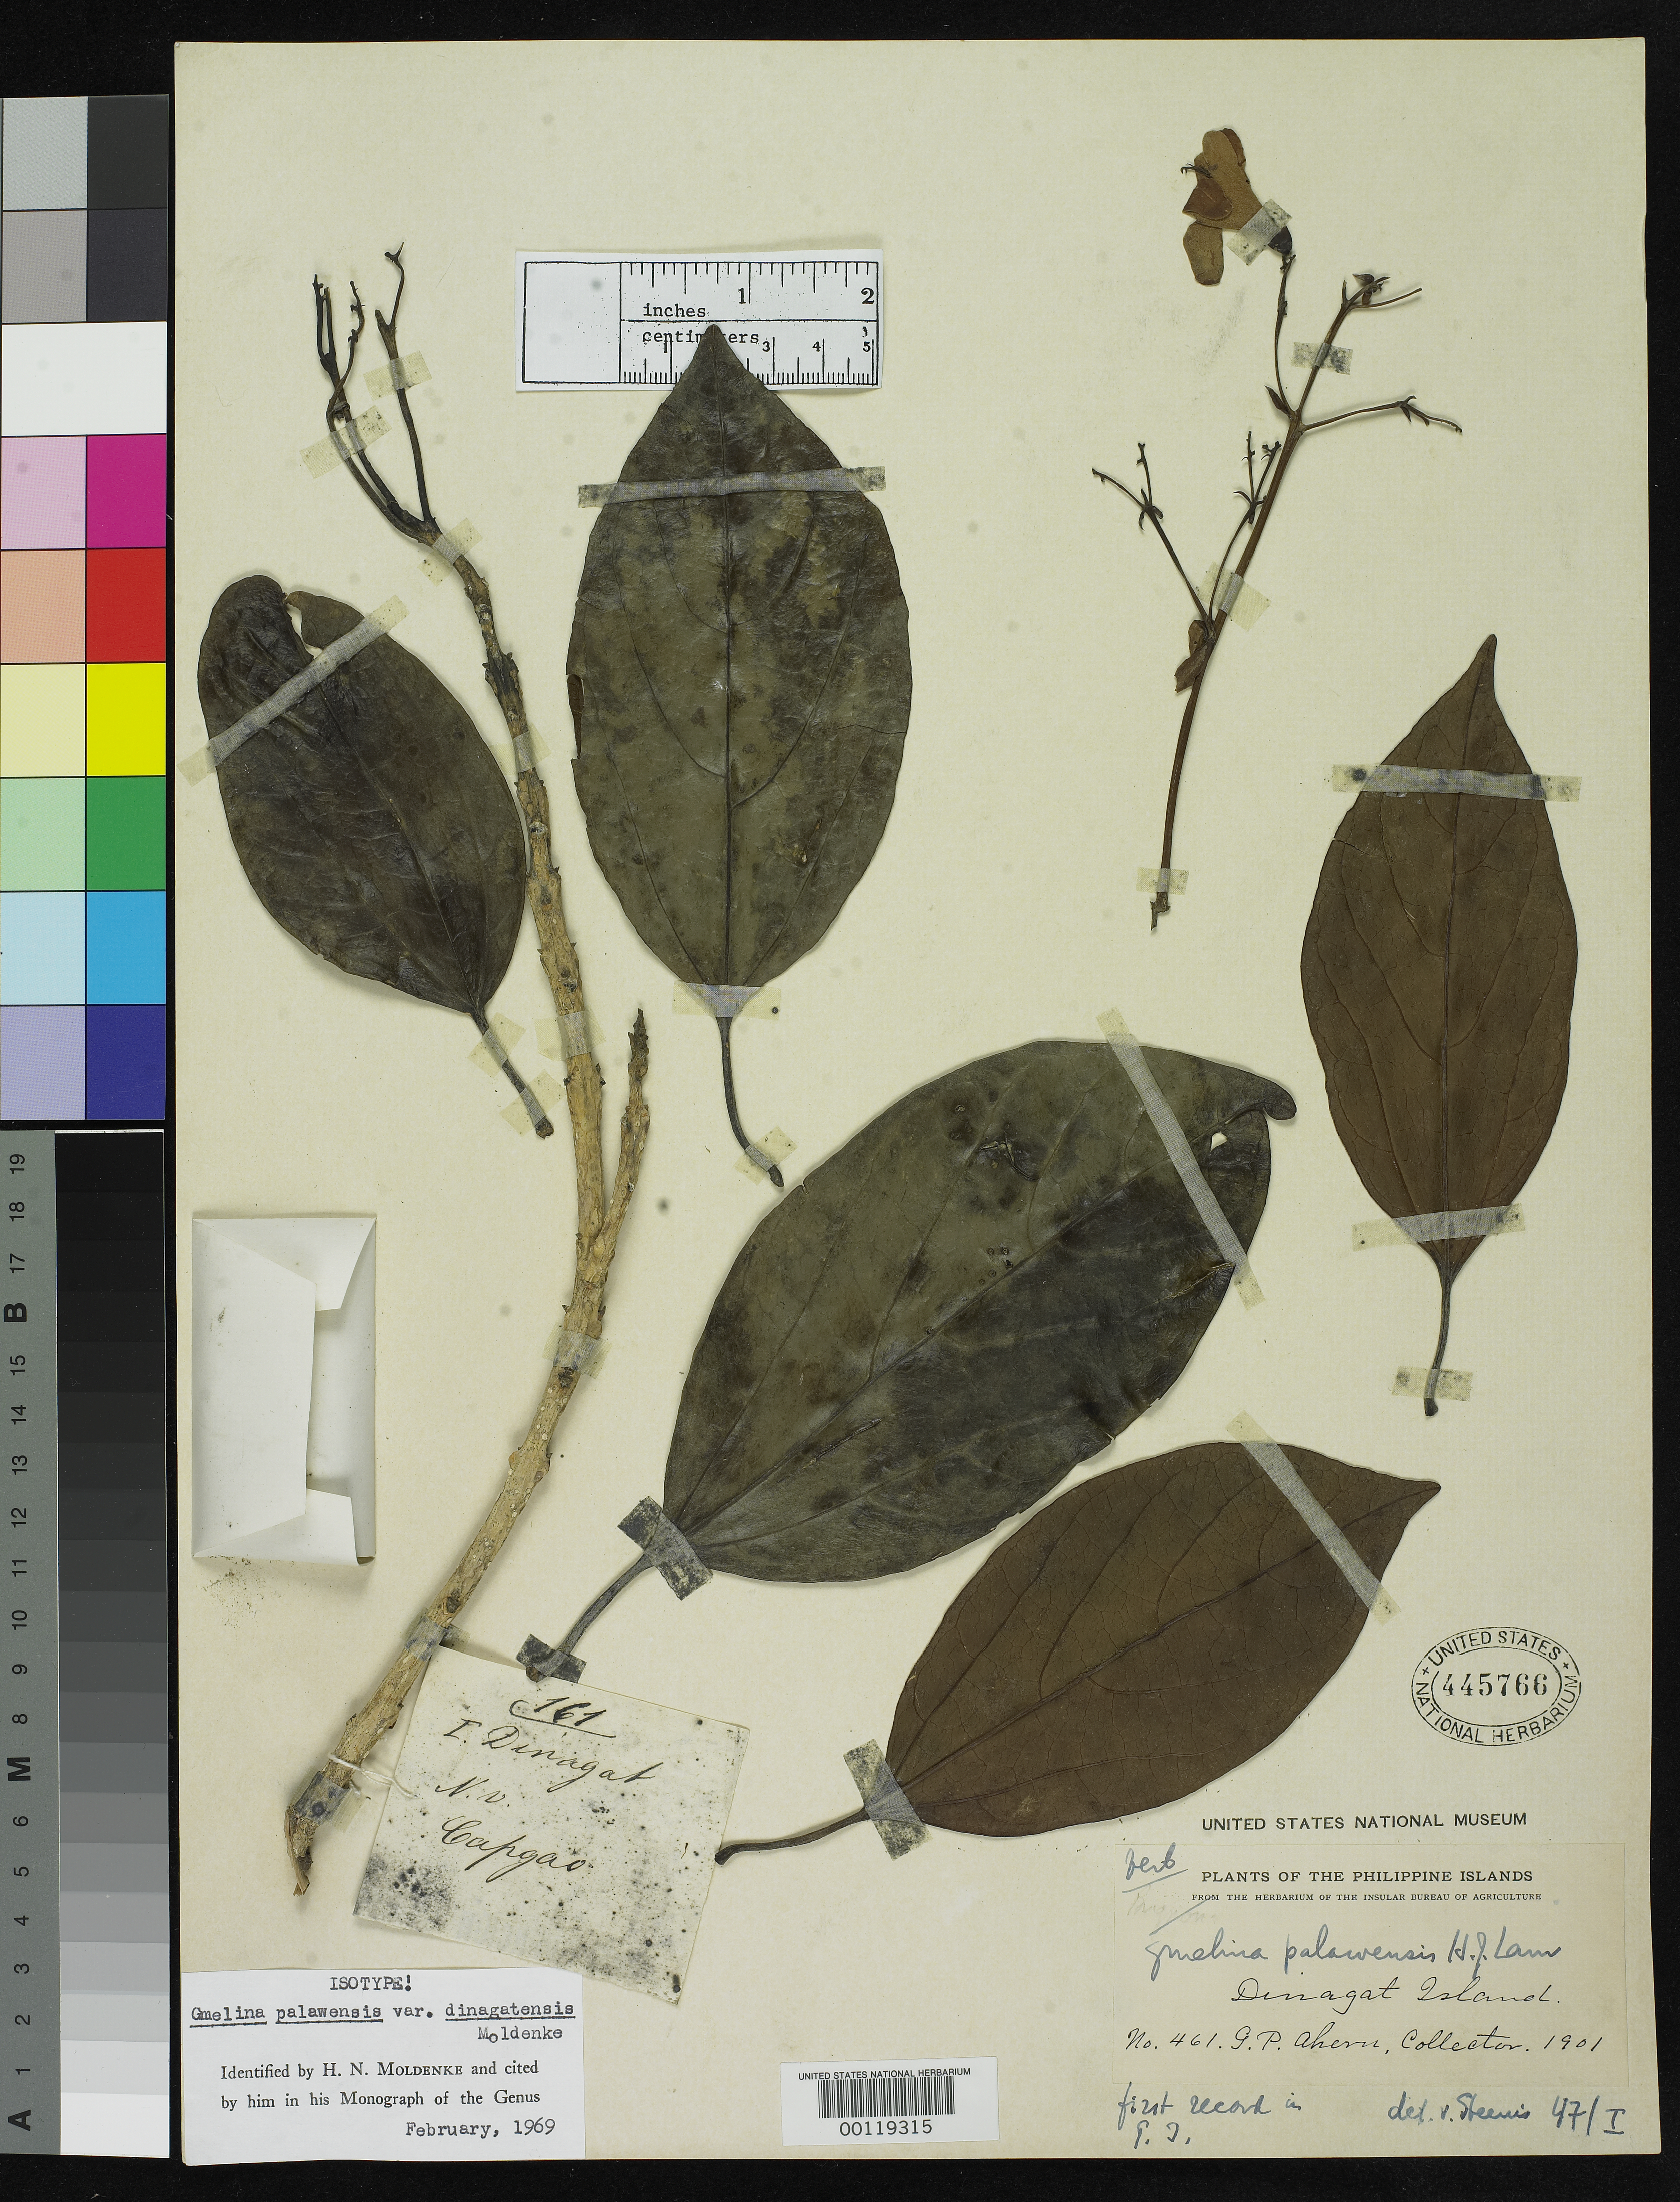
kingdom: Plantae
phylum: Tracheophyta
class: Magnoliopsida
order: Lamiales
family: Lamiaceae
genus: Gmelina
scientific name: Gmelina palawensis var. dinagatensis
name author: Moldenke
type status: Isotype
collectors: G. Ahern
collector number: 461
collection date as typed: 1901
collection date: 1901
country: Philippines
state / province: Caraga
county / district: Surigao del Norte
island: Dinagat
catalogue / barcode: US 445766